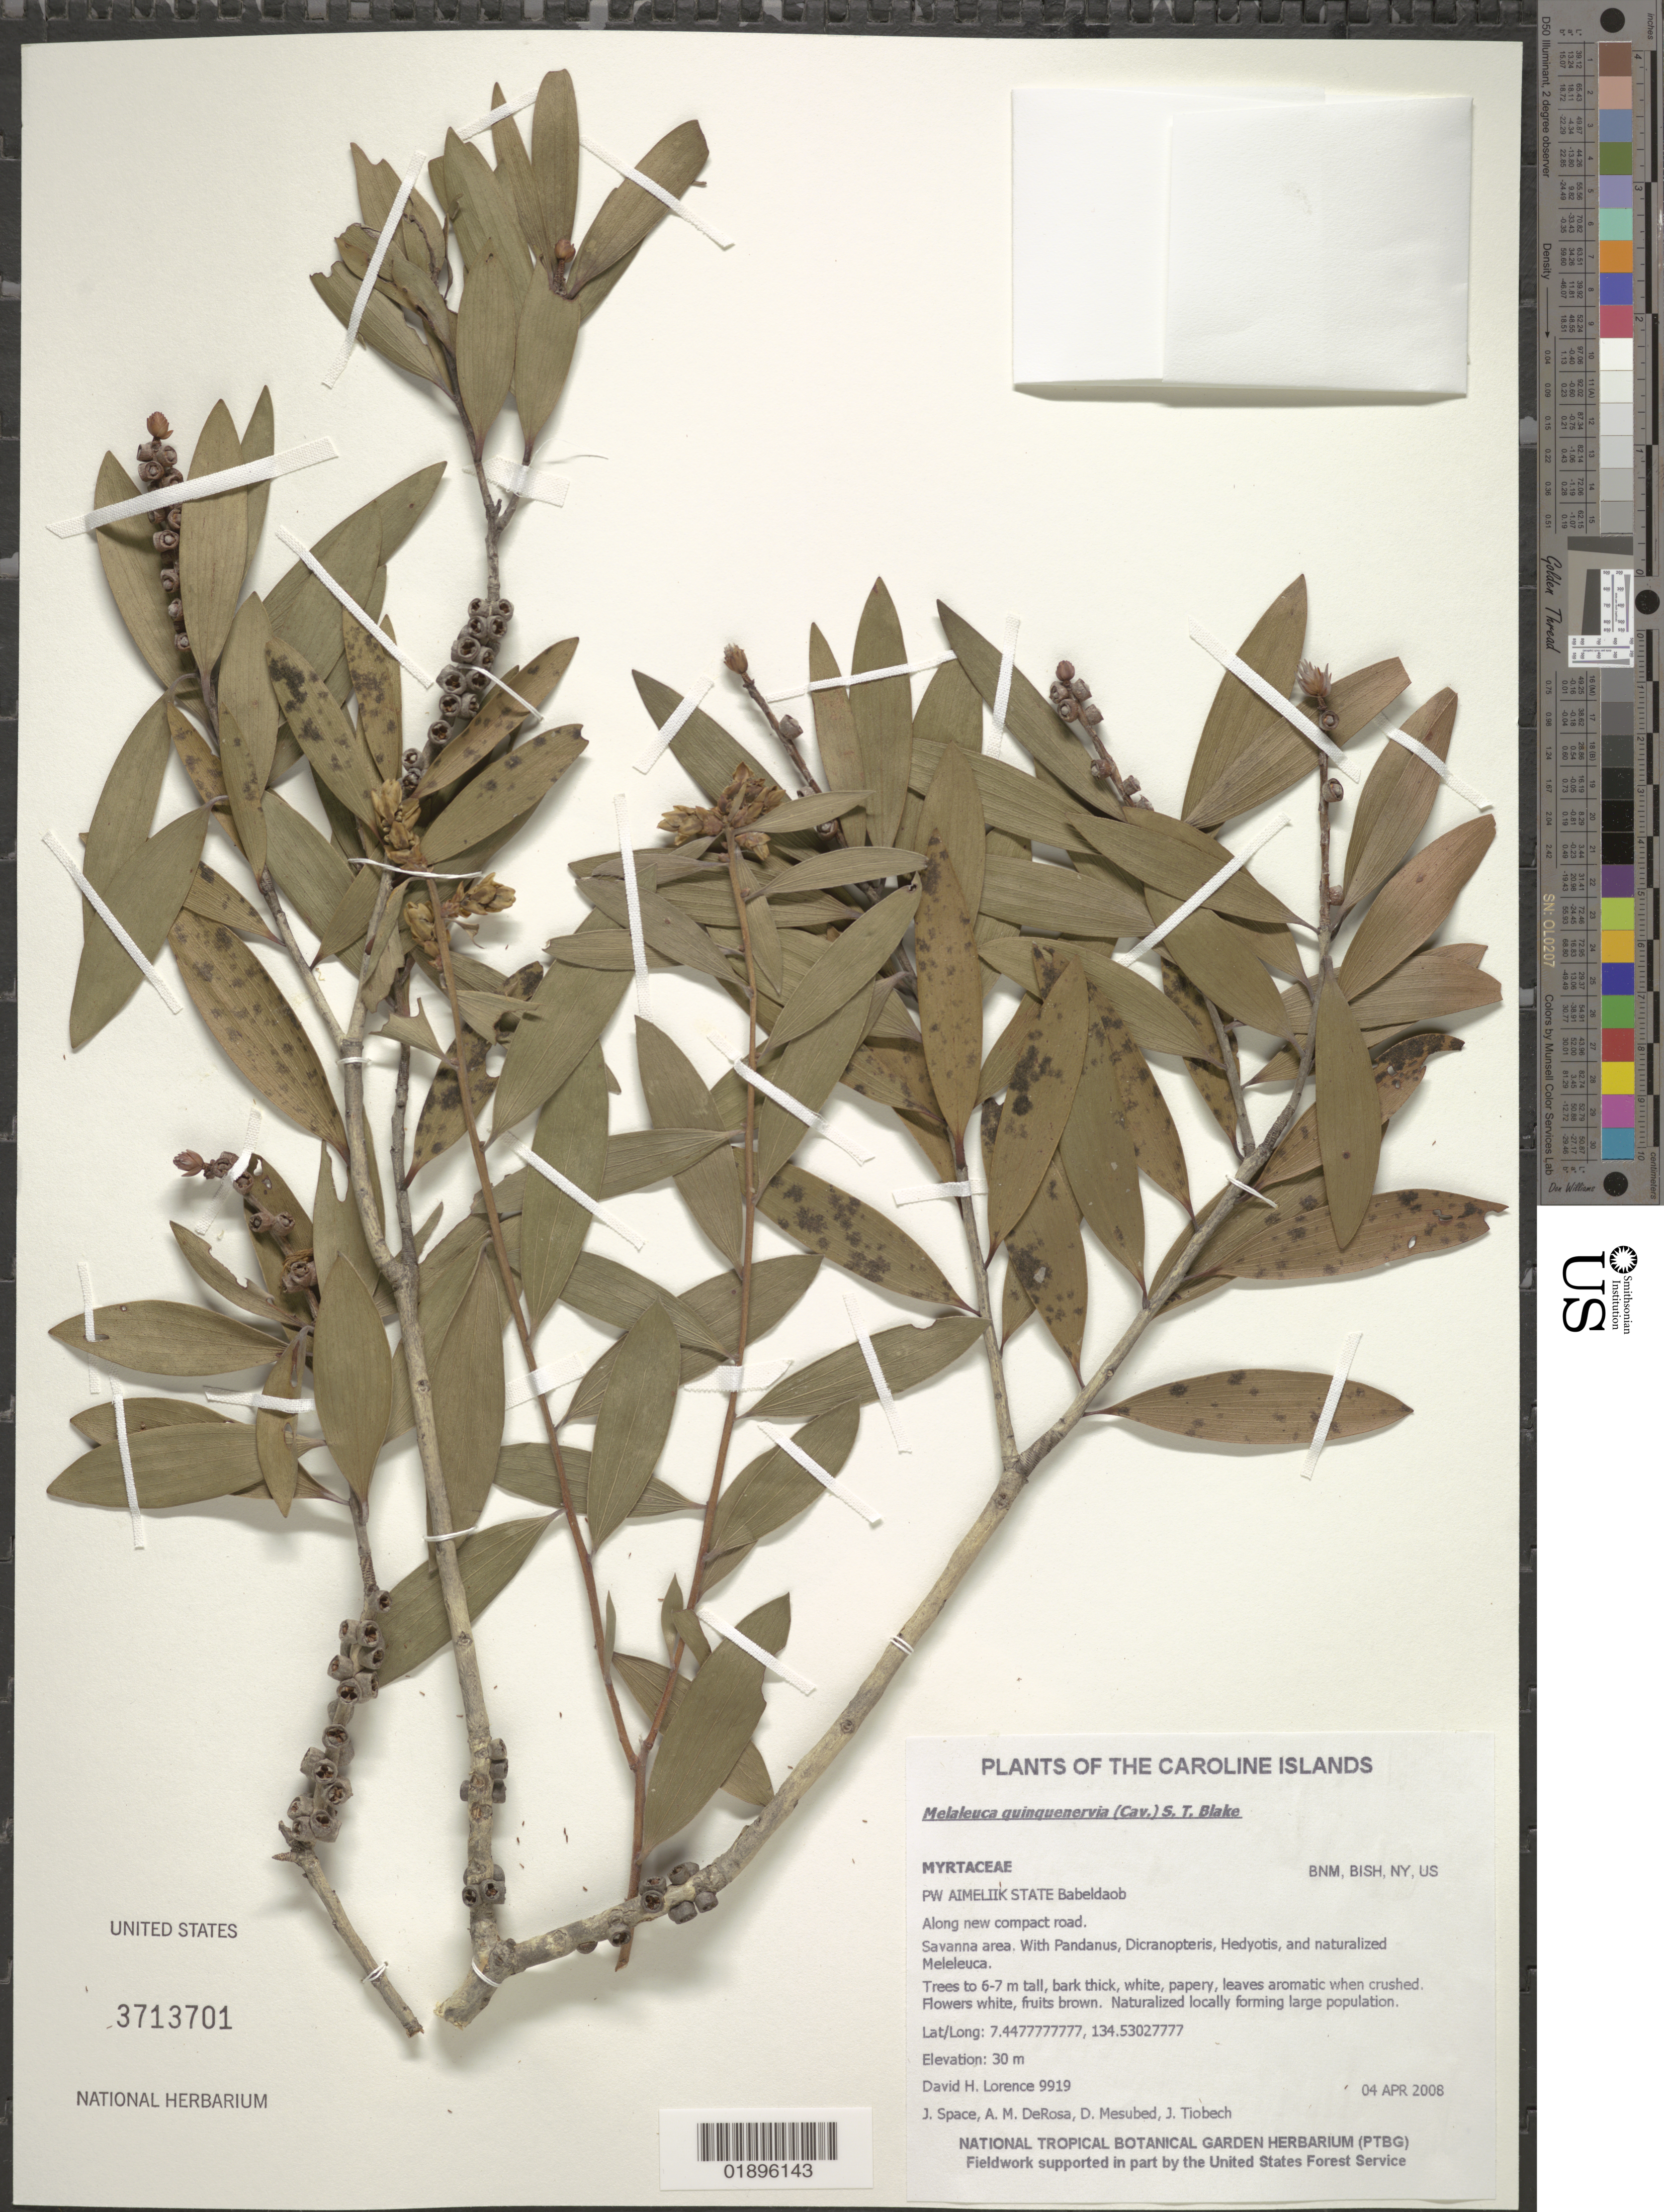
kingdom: Plantae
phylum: Tracheophyta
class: Magnoliopsida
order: Myrtales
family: Myrtaceae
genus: Melaleuca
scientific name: Melaleuca quinquenervia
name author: (Cav.) S.T. Blake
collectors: D. Lorence, J. Space, A. DeRosa, D. Mesubed & J. Tiobech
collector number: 9919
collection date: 2008-04-04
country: Palau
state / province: Aimeliik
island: Babeldaob [Babelthuap]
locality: Along new compact road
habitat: Savanna area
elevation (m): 30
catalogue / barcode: US 3713701